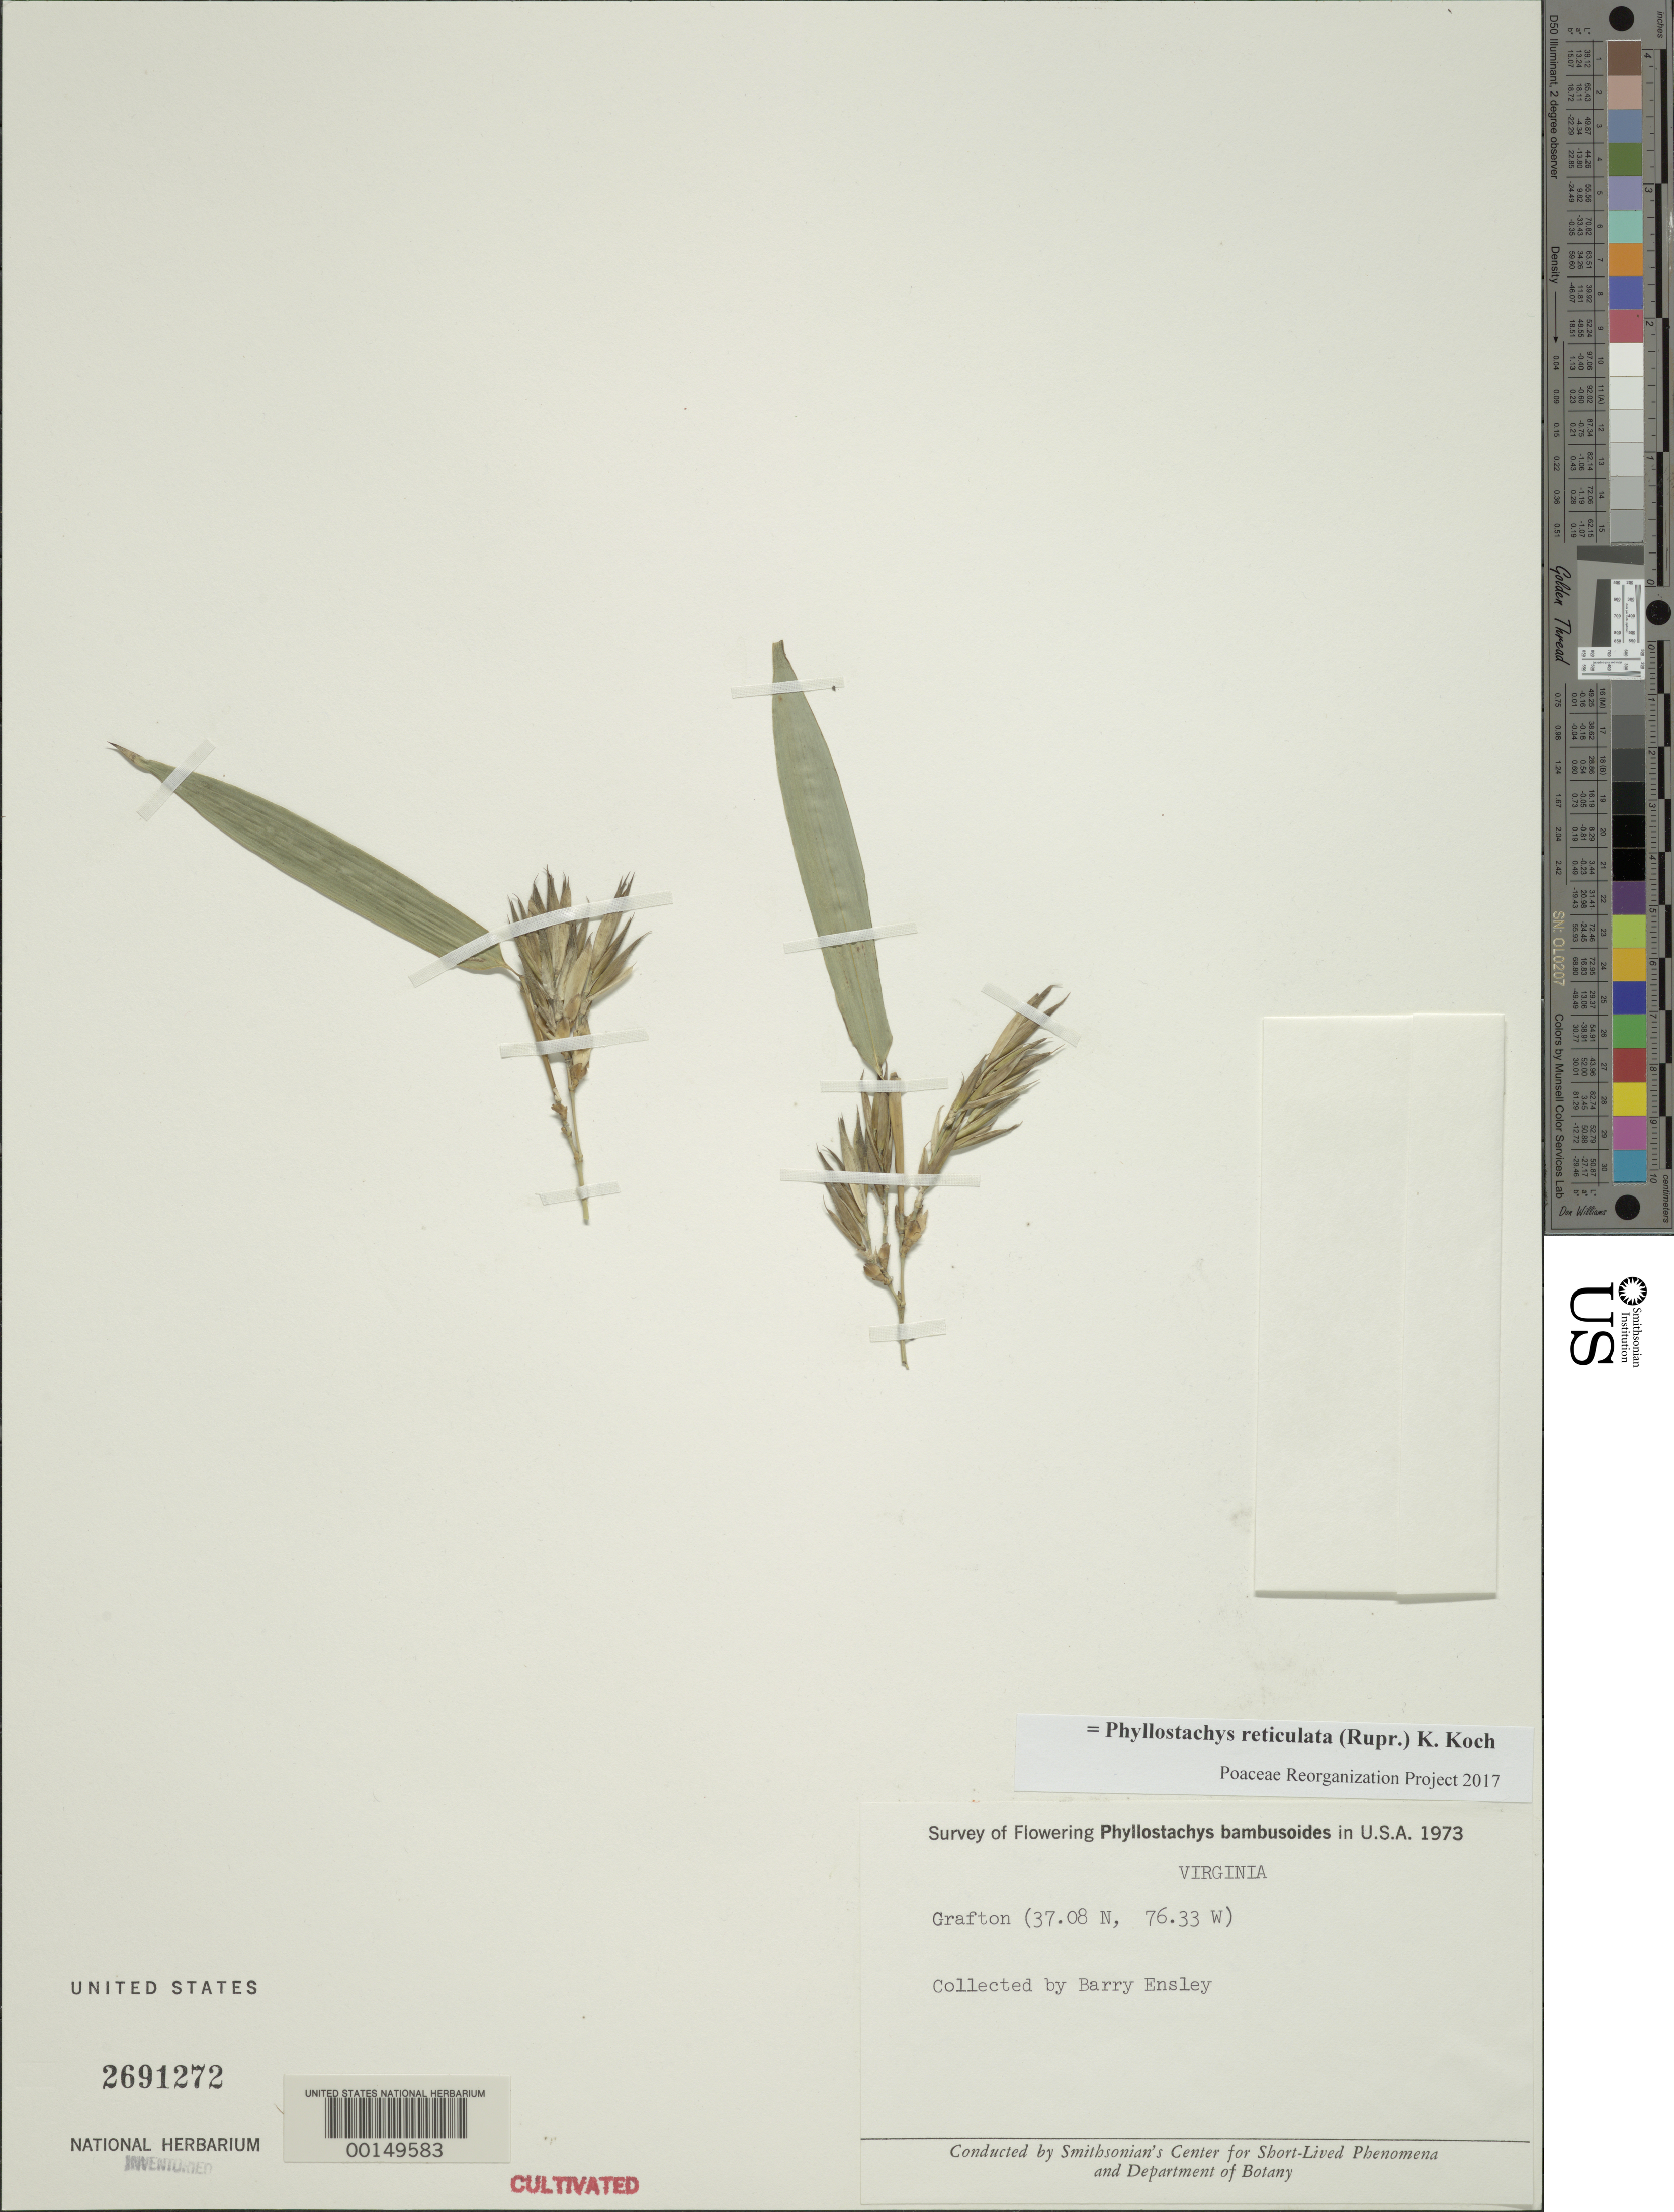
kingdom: Plantae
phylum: Tracheophyta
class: Liliopsida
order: Poales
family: Poaceae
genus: Phyllostachys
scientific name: Phyllostachys reticulata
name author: (Rupr.) K. Koch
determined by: Poaceae Reorganization Project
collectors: B. Ensley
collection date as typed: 1973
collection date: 1973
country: United States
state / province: Virginia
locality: Grafton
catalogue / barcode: US 2691272